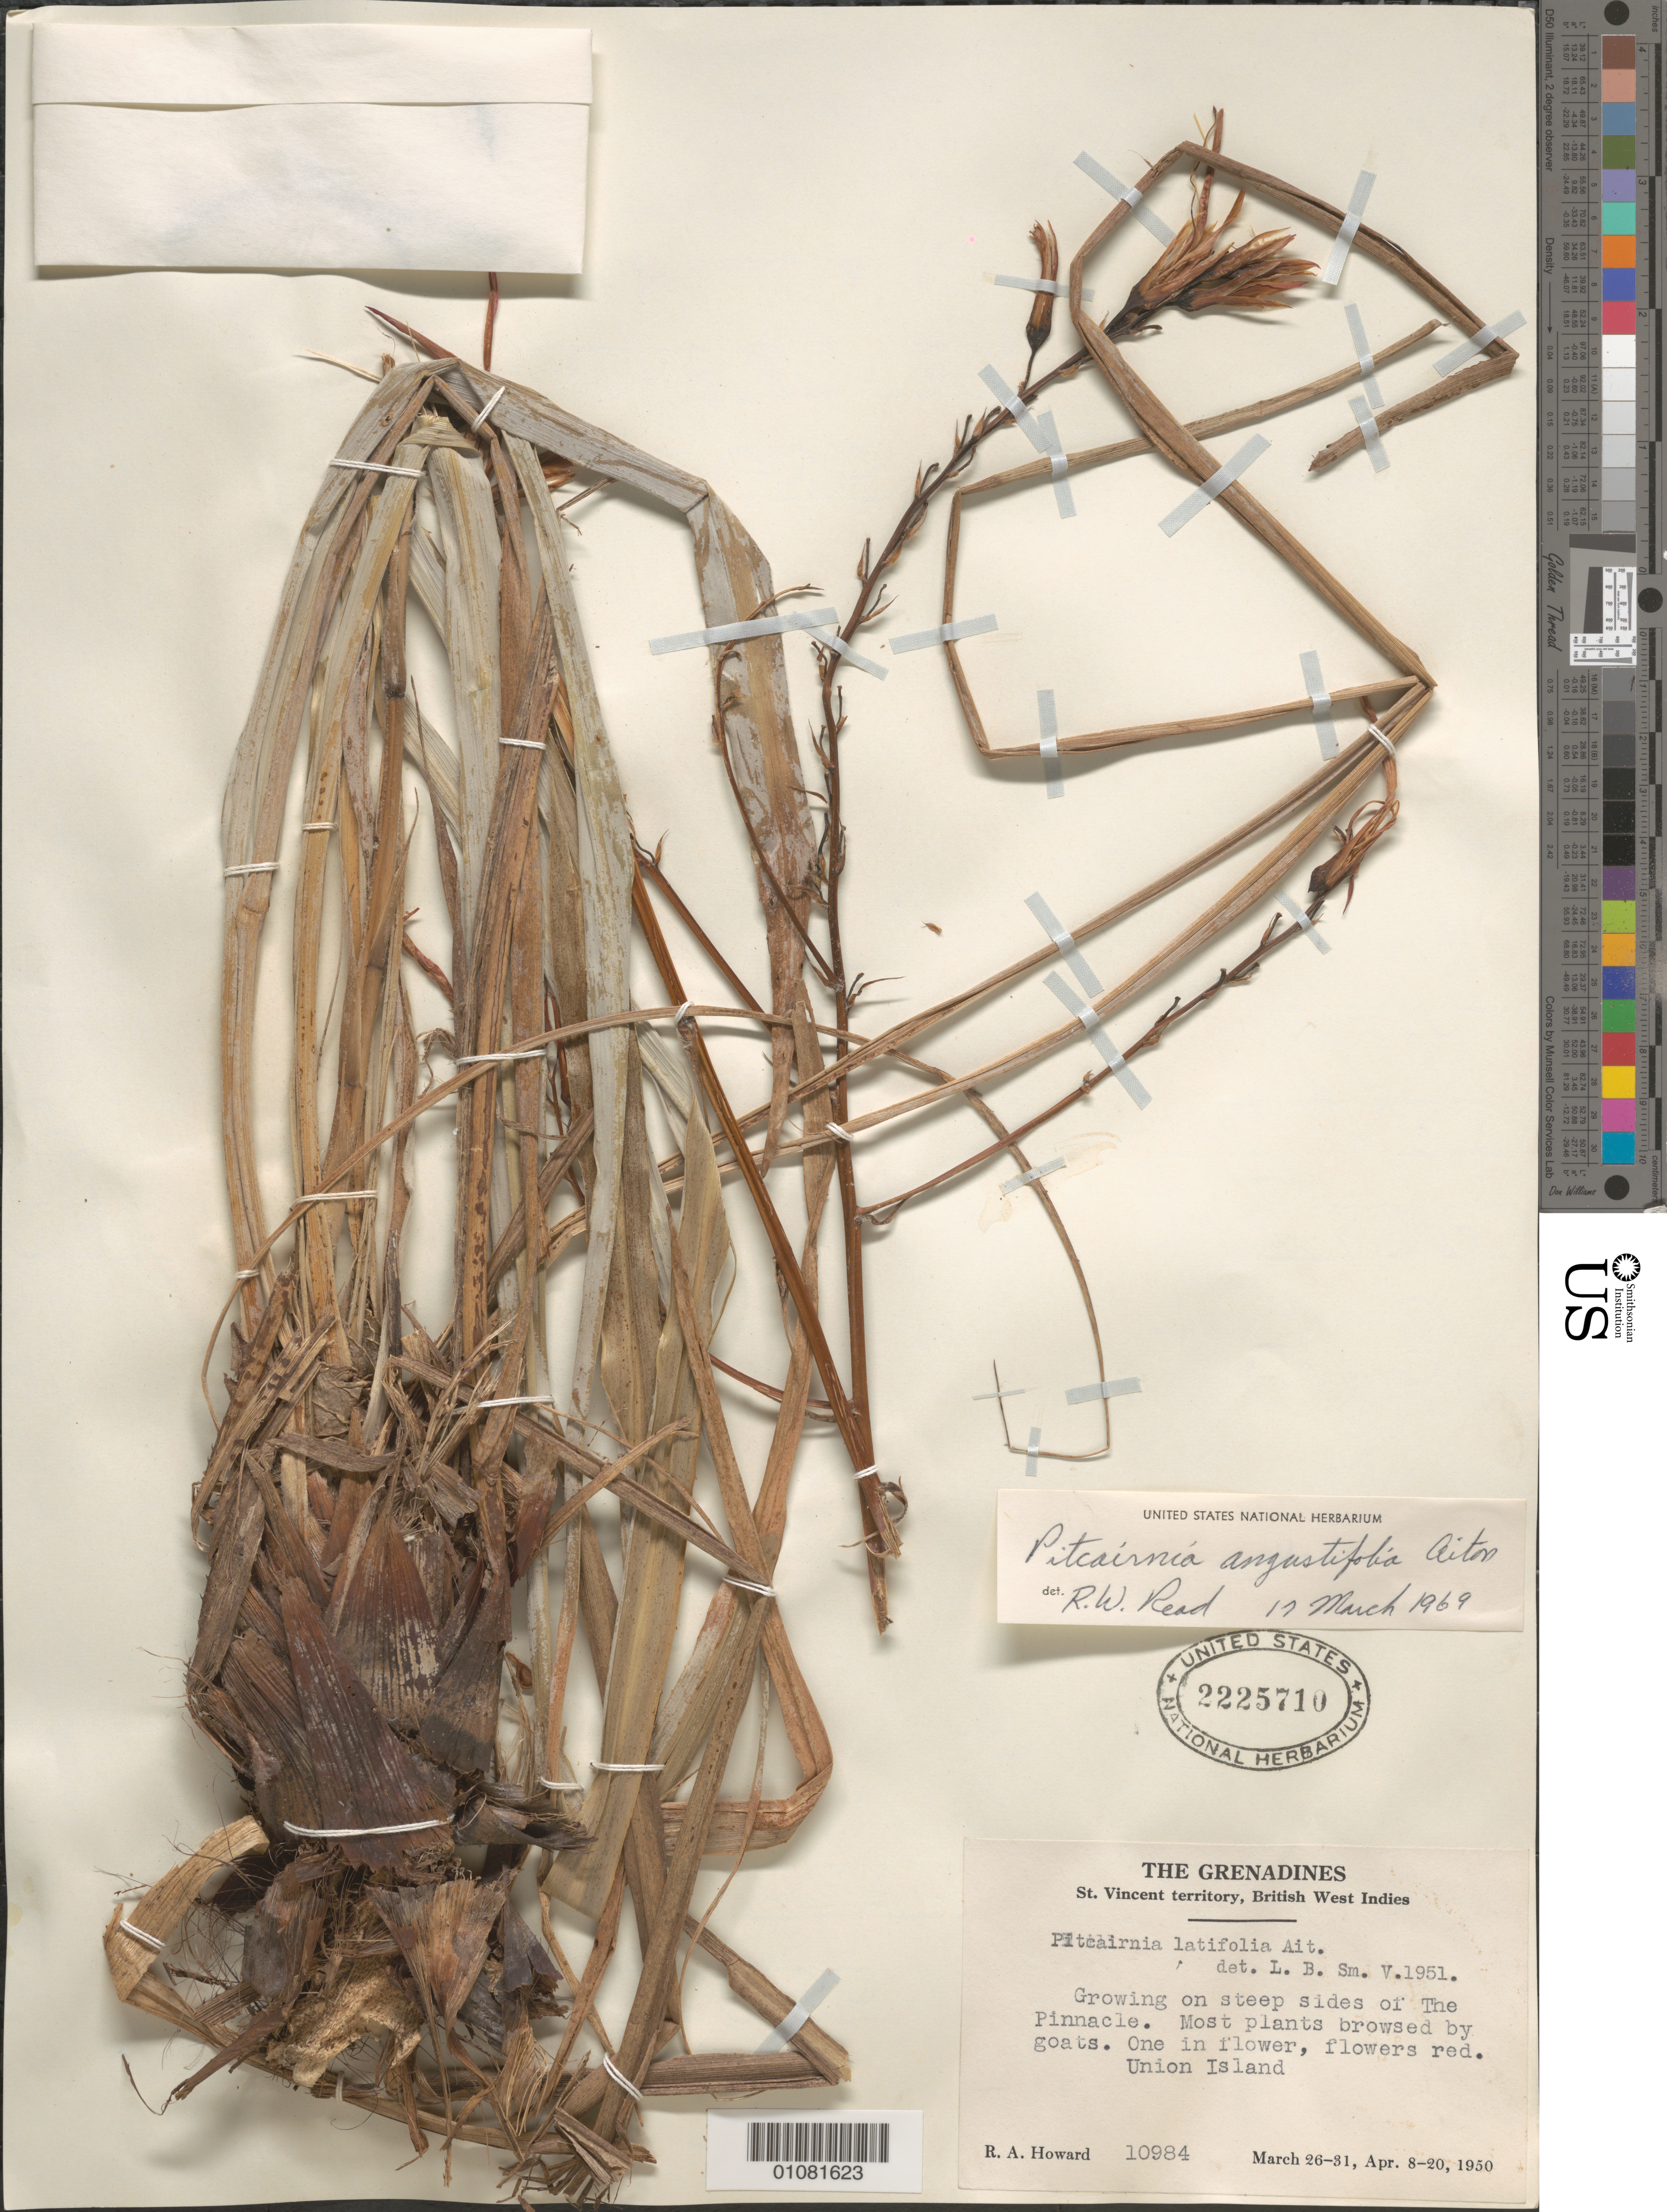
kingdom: Plantae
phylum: Tracheophyta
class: Liliopsida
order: Poales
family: Bromeliaceae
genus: Pitcairnia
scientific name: Pitcairnia angustifolia var. angustifolia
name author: Sol. ex Aiton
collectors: R. A. Howard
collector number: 10984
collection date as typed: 26 Mar 1950 to 20 Apr 1950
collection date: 1950-03-26/1950-04-20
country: St. Vincent - Grenadines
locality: Sides of The Pinnacle. Union Island.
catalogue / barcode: US 2225710